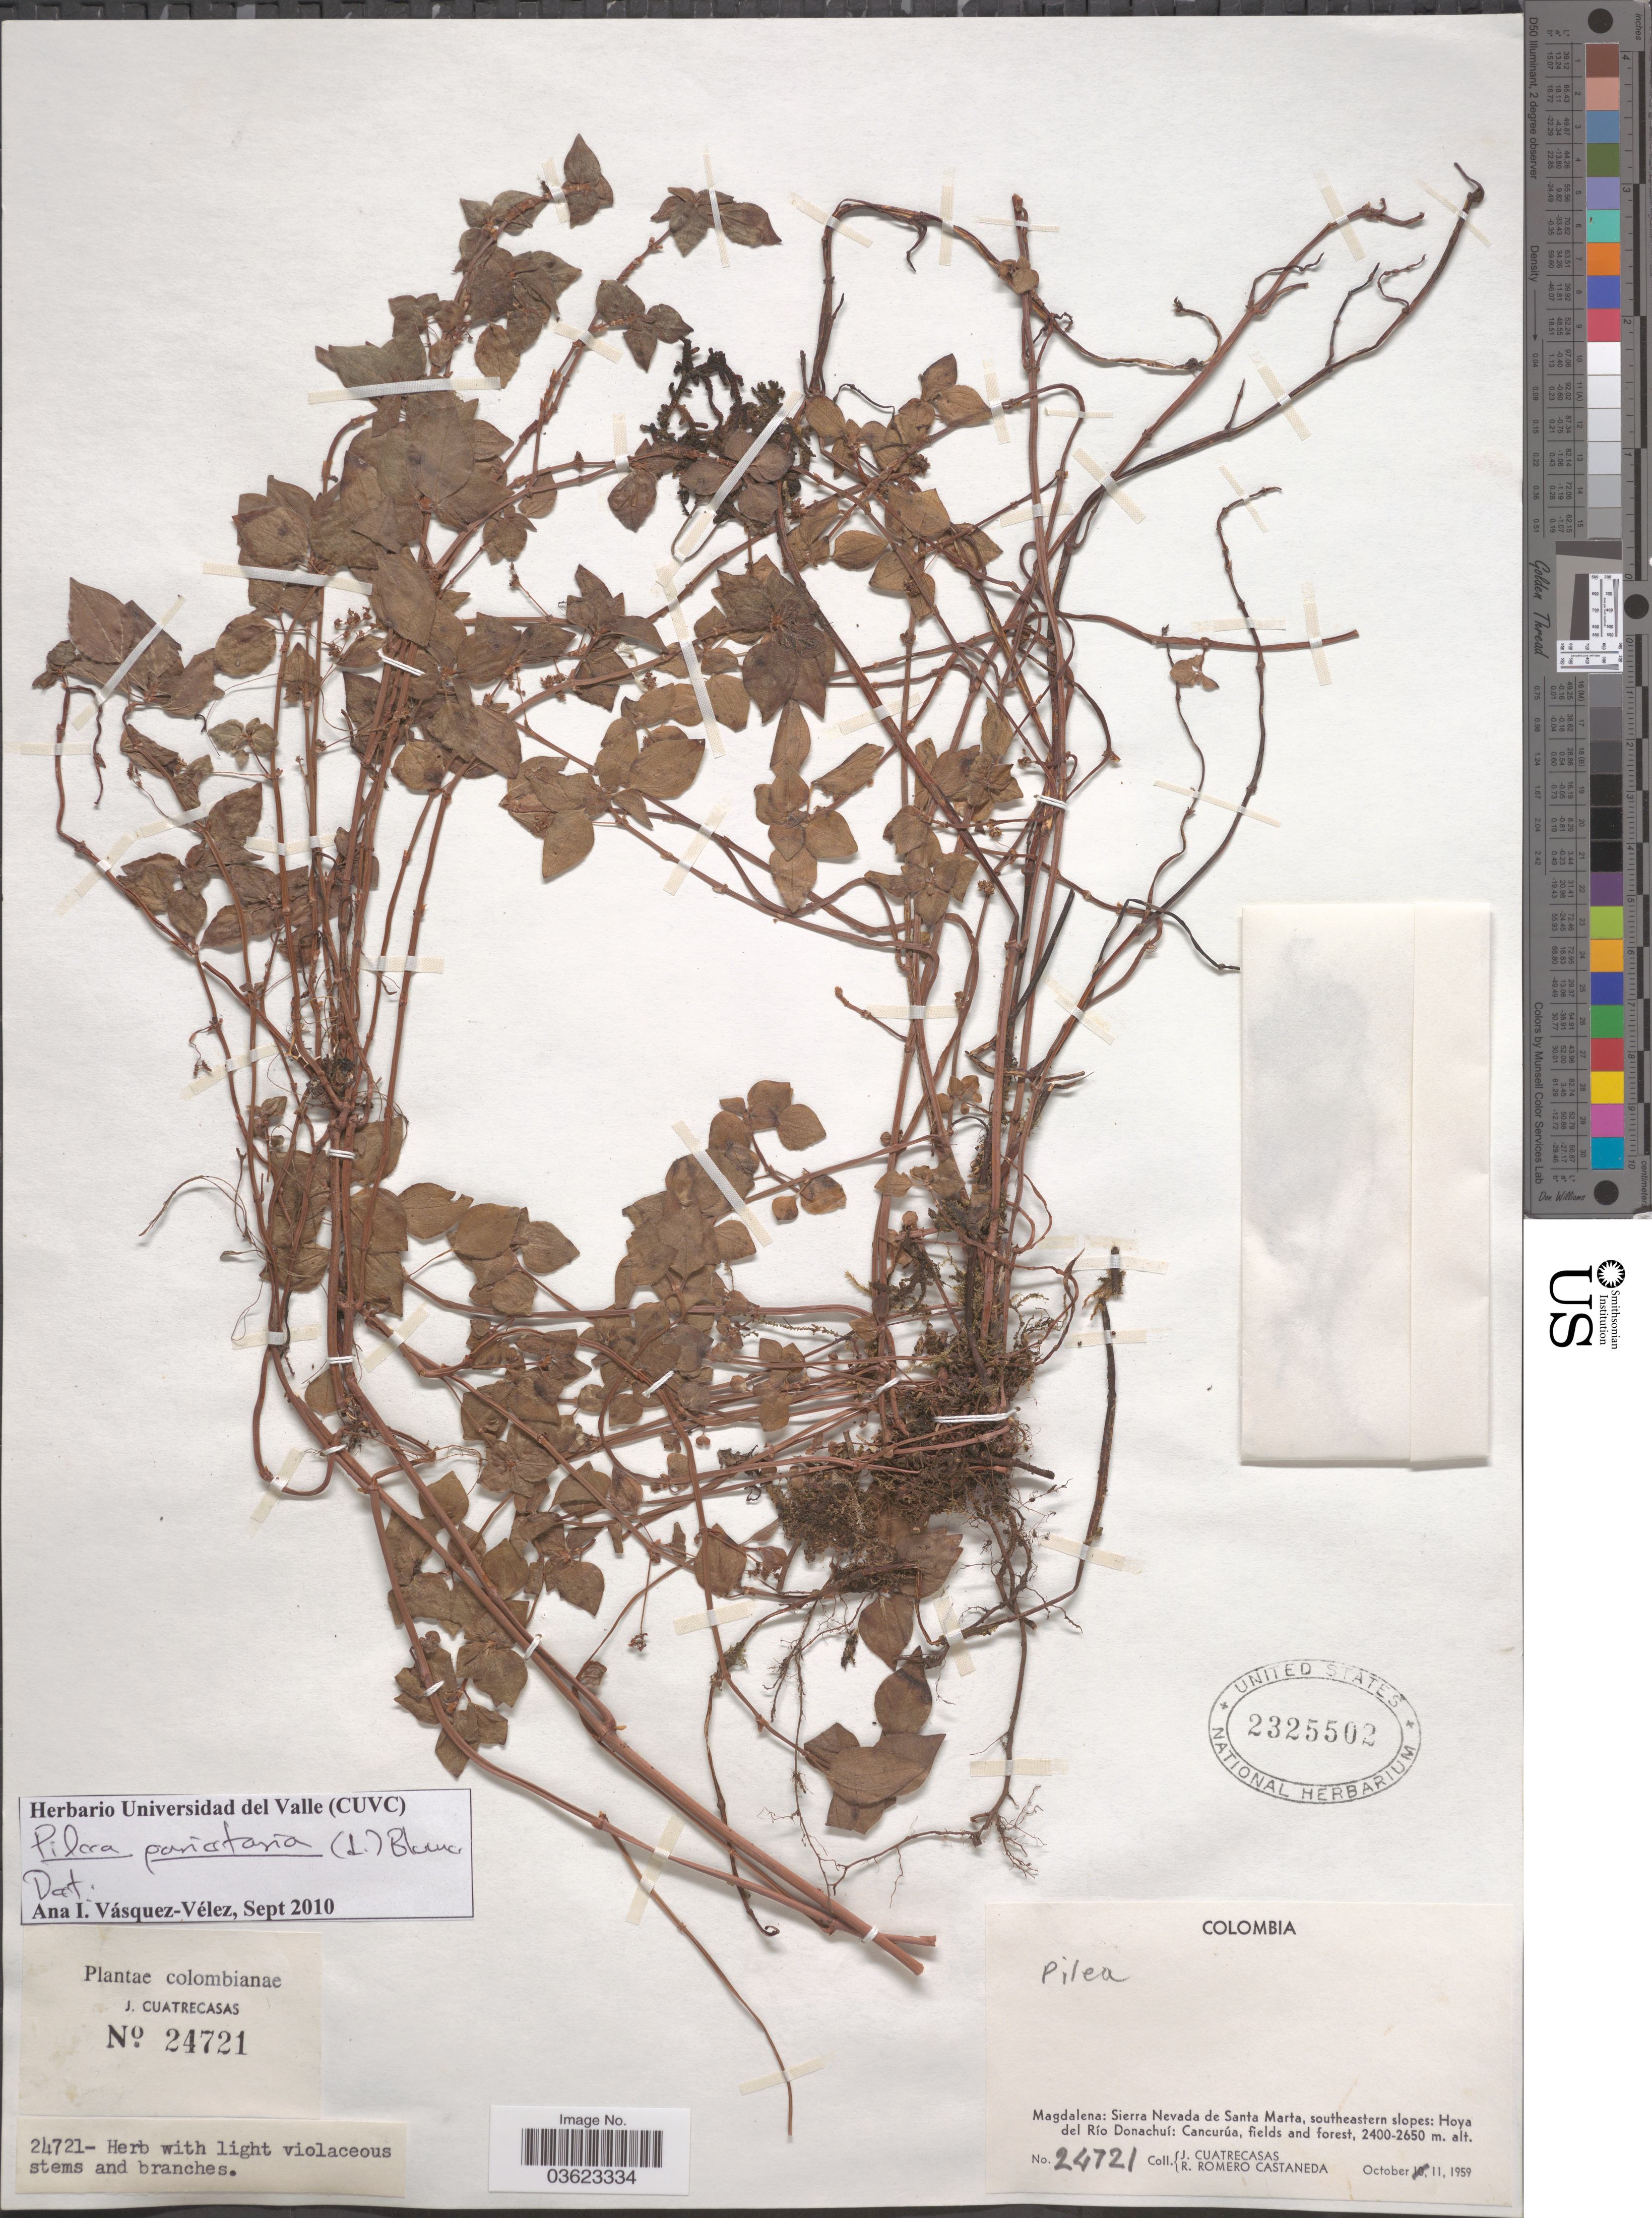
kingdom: Plantae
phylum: Tracheophyta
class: Magnoliopsida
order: Rosales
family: Urticaceae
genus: Pilea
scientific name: Pilea parietaria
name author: (L.) Blume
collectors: J. Cuatrecasas & R. Romero Castañeda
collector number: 24721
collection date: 1959-10-11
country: Colombia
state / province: Magdalena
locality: Sierra Nevada de Santa Marta, southeastern slopes: Hoya del Río Donachuí: Cancurúa, fields and forest.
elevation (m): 2400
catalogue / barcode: US 2325502